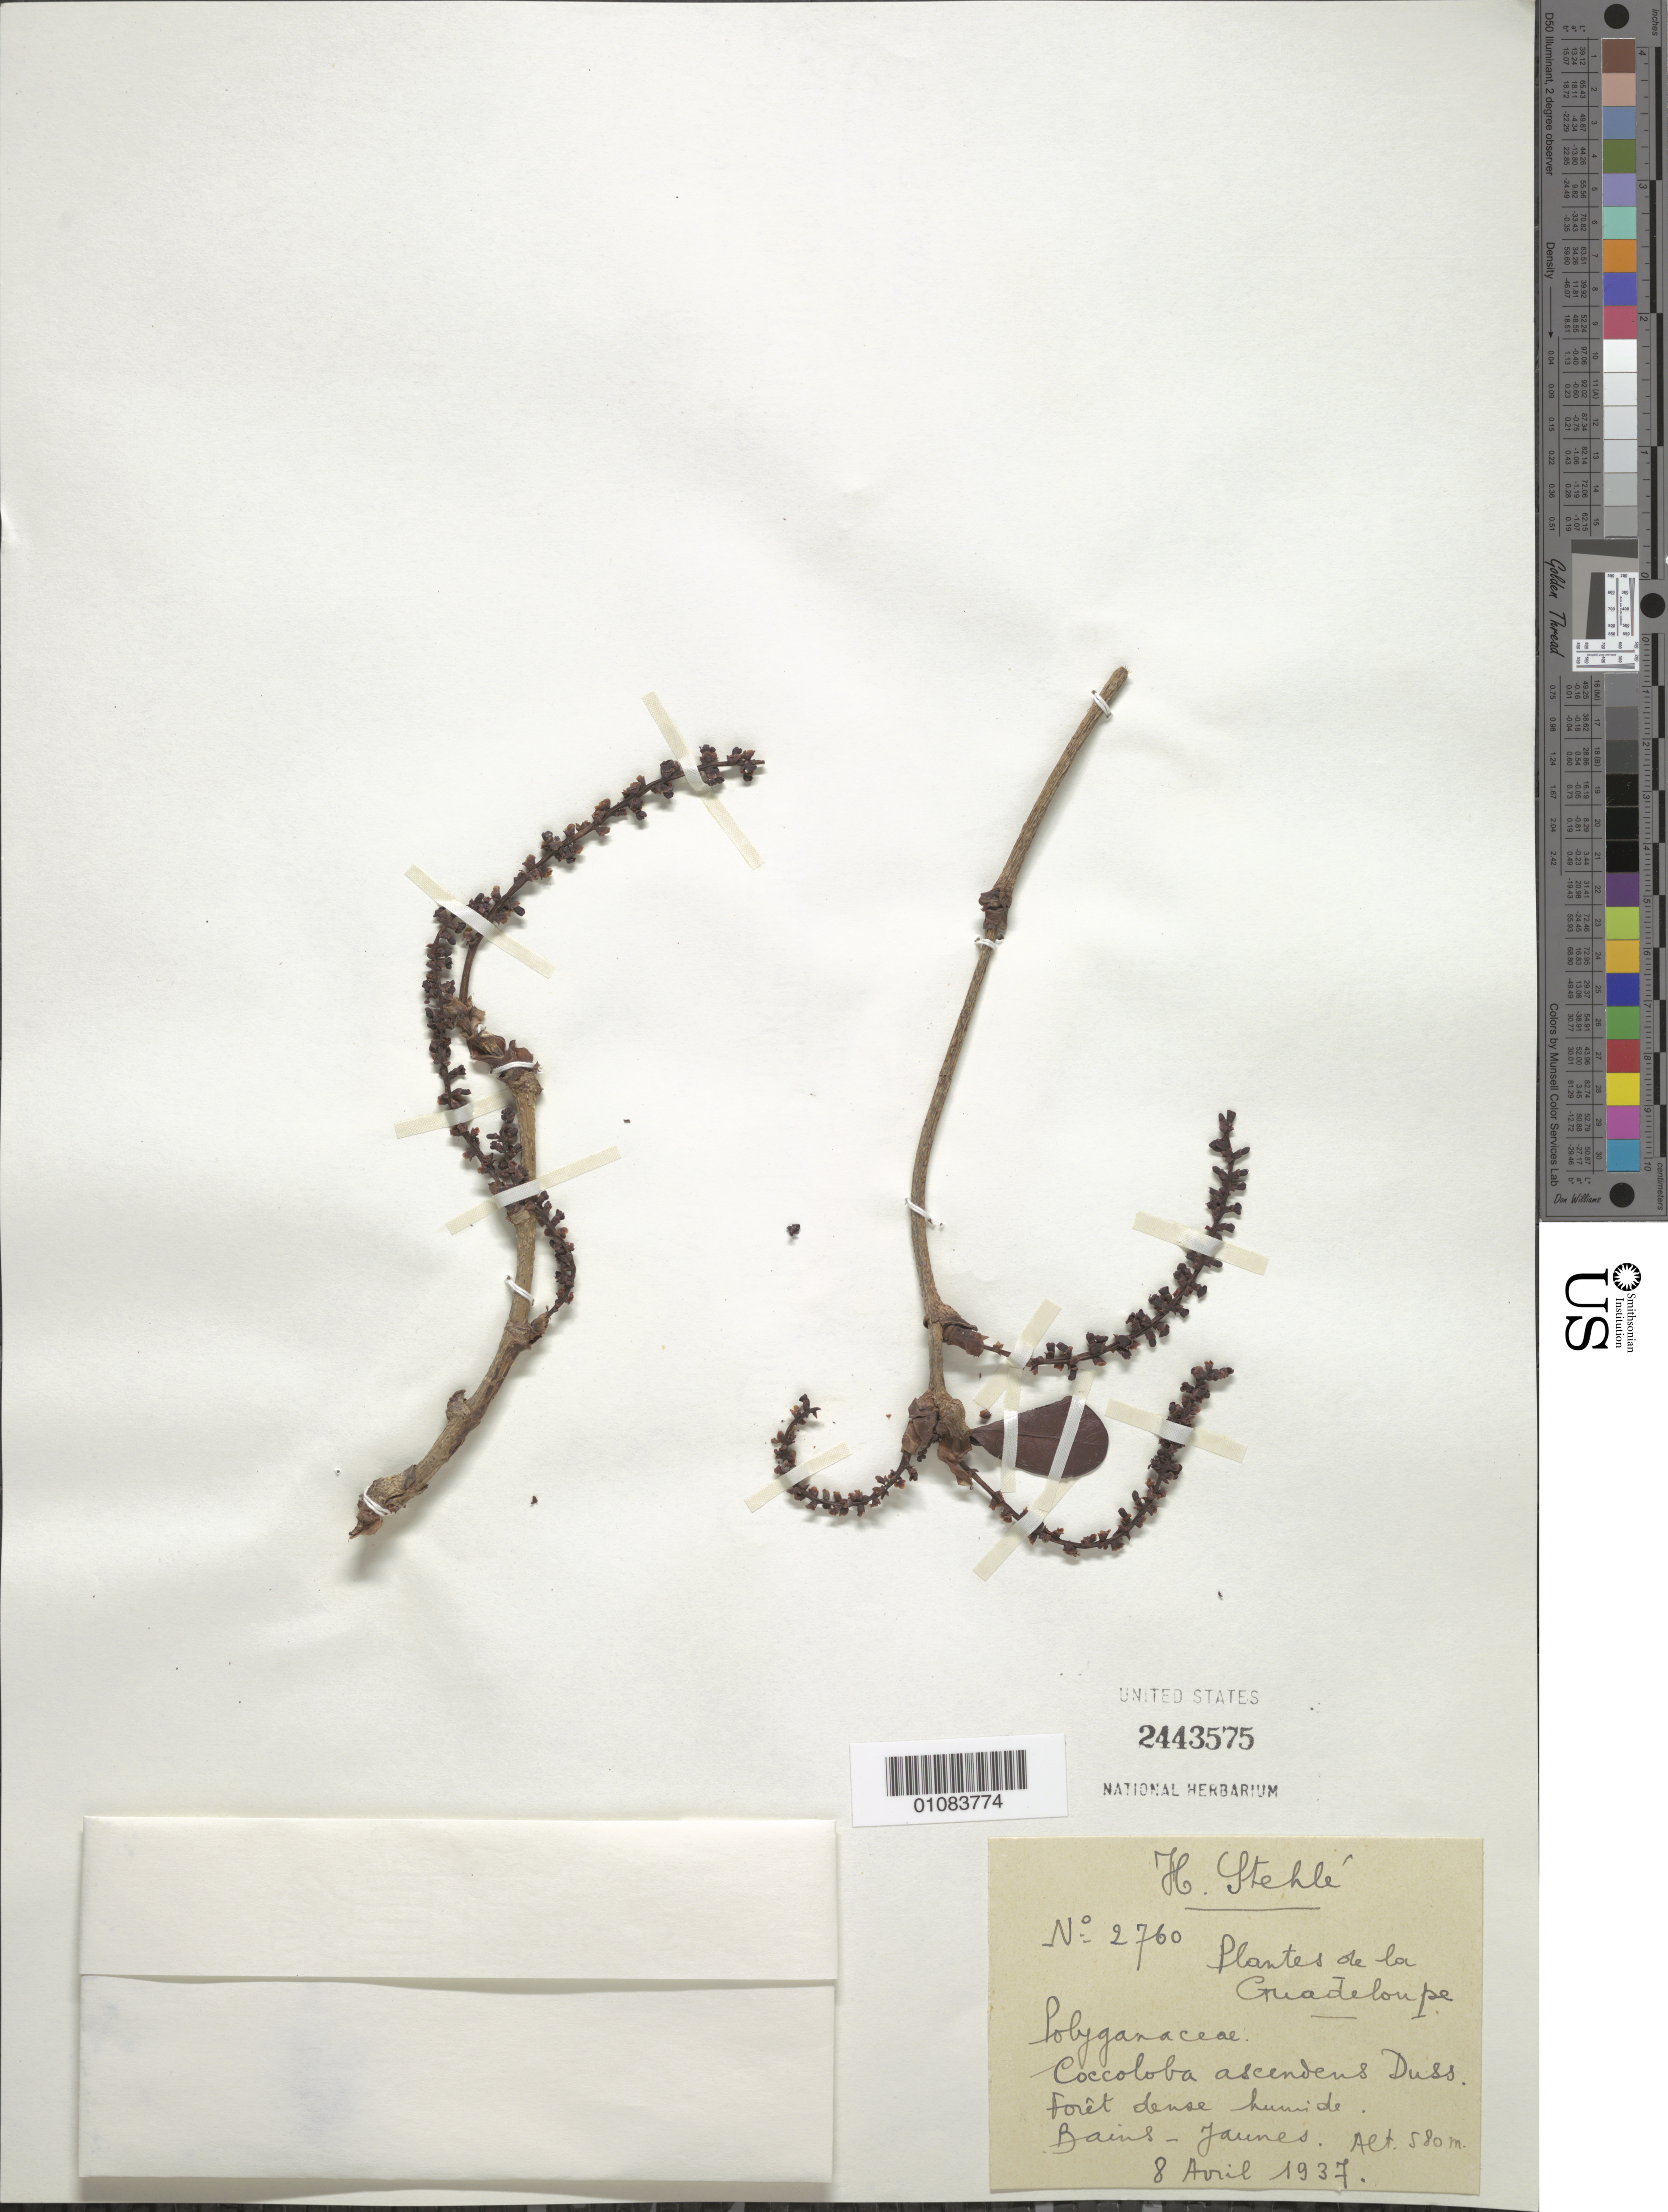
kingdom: Plantae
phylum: Tracheophyta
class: Magnoliopsida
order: Caryophyllales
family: Polygonaceae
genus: Coccoloba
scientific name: Coccoloba ascendens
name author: Duss ex Lindau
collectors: H. Stehlé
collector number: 2760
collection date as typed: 08 Apr 1937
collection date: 1937-04-08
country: Guadeloupe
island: Basse Terre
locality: Bains-Jaunes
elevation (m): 580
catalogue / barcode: US 2443575